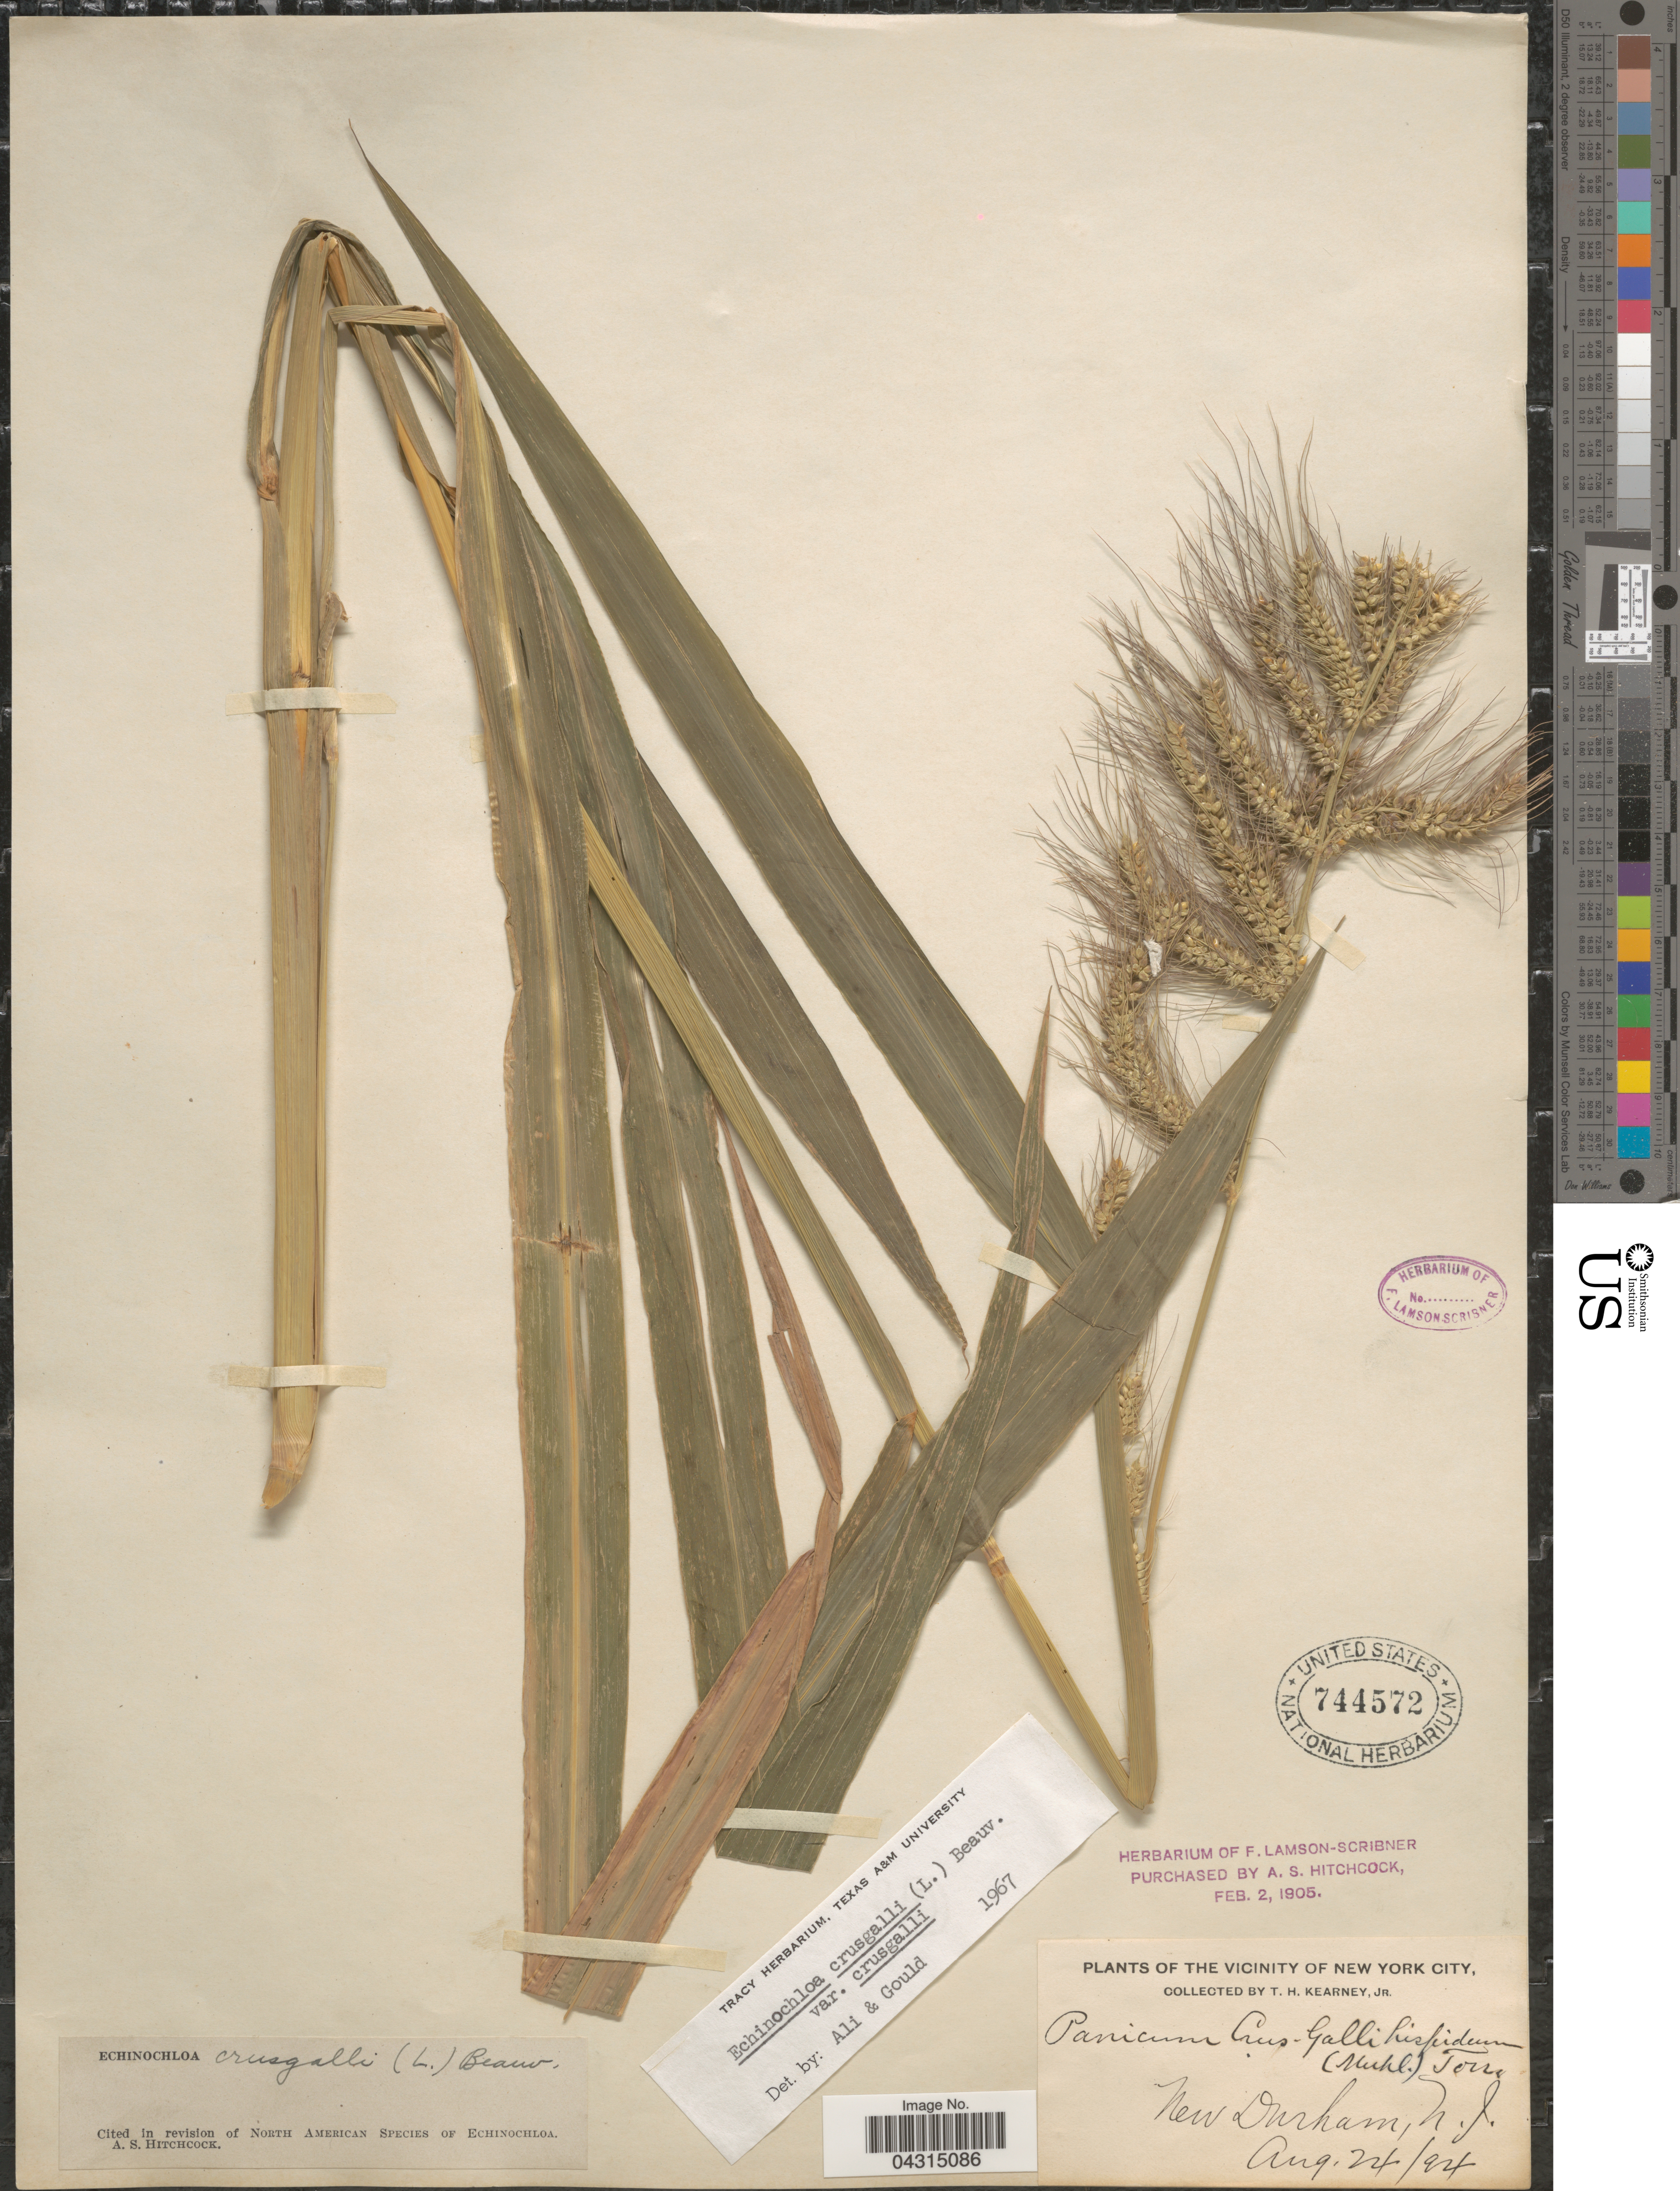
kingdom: Plantae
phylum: Tracheophyta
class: Liliopsida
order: Poales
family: Poaceae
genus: Echinochloa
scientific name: Echinochloa colona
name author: (L.) Link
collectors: T. H. Kearney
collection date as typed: Transcribed d/m/y: 24/8/24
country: United States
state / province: New Jersey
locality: The Vicinity of New York City. New Durham.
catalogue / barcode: US 744572